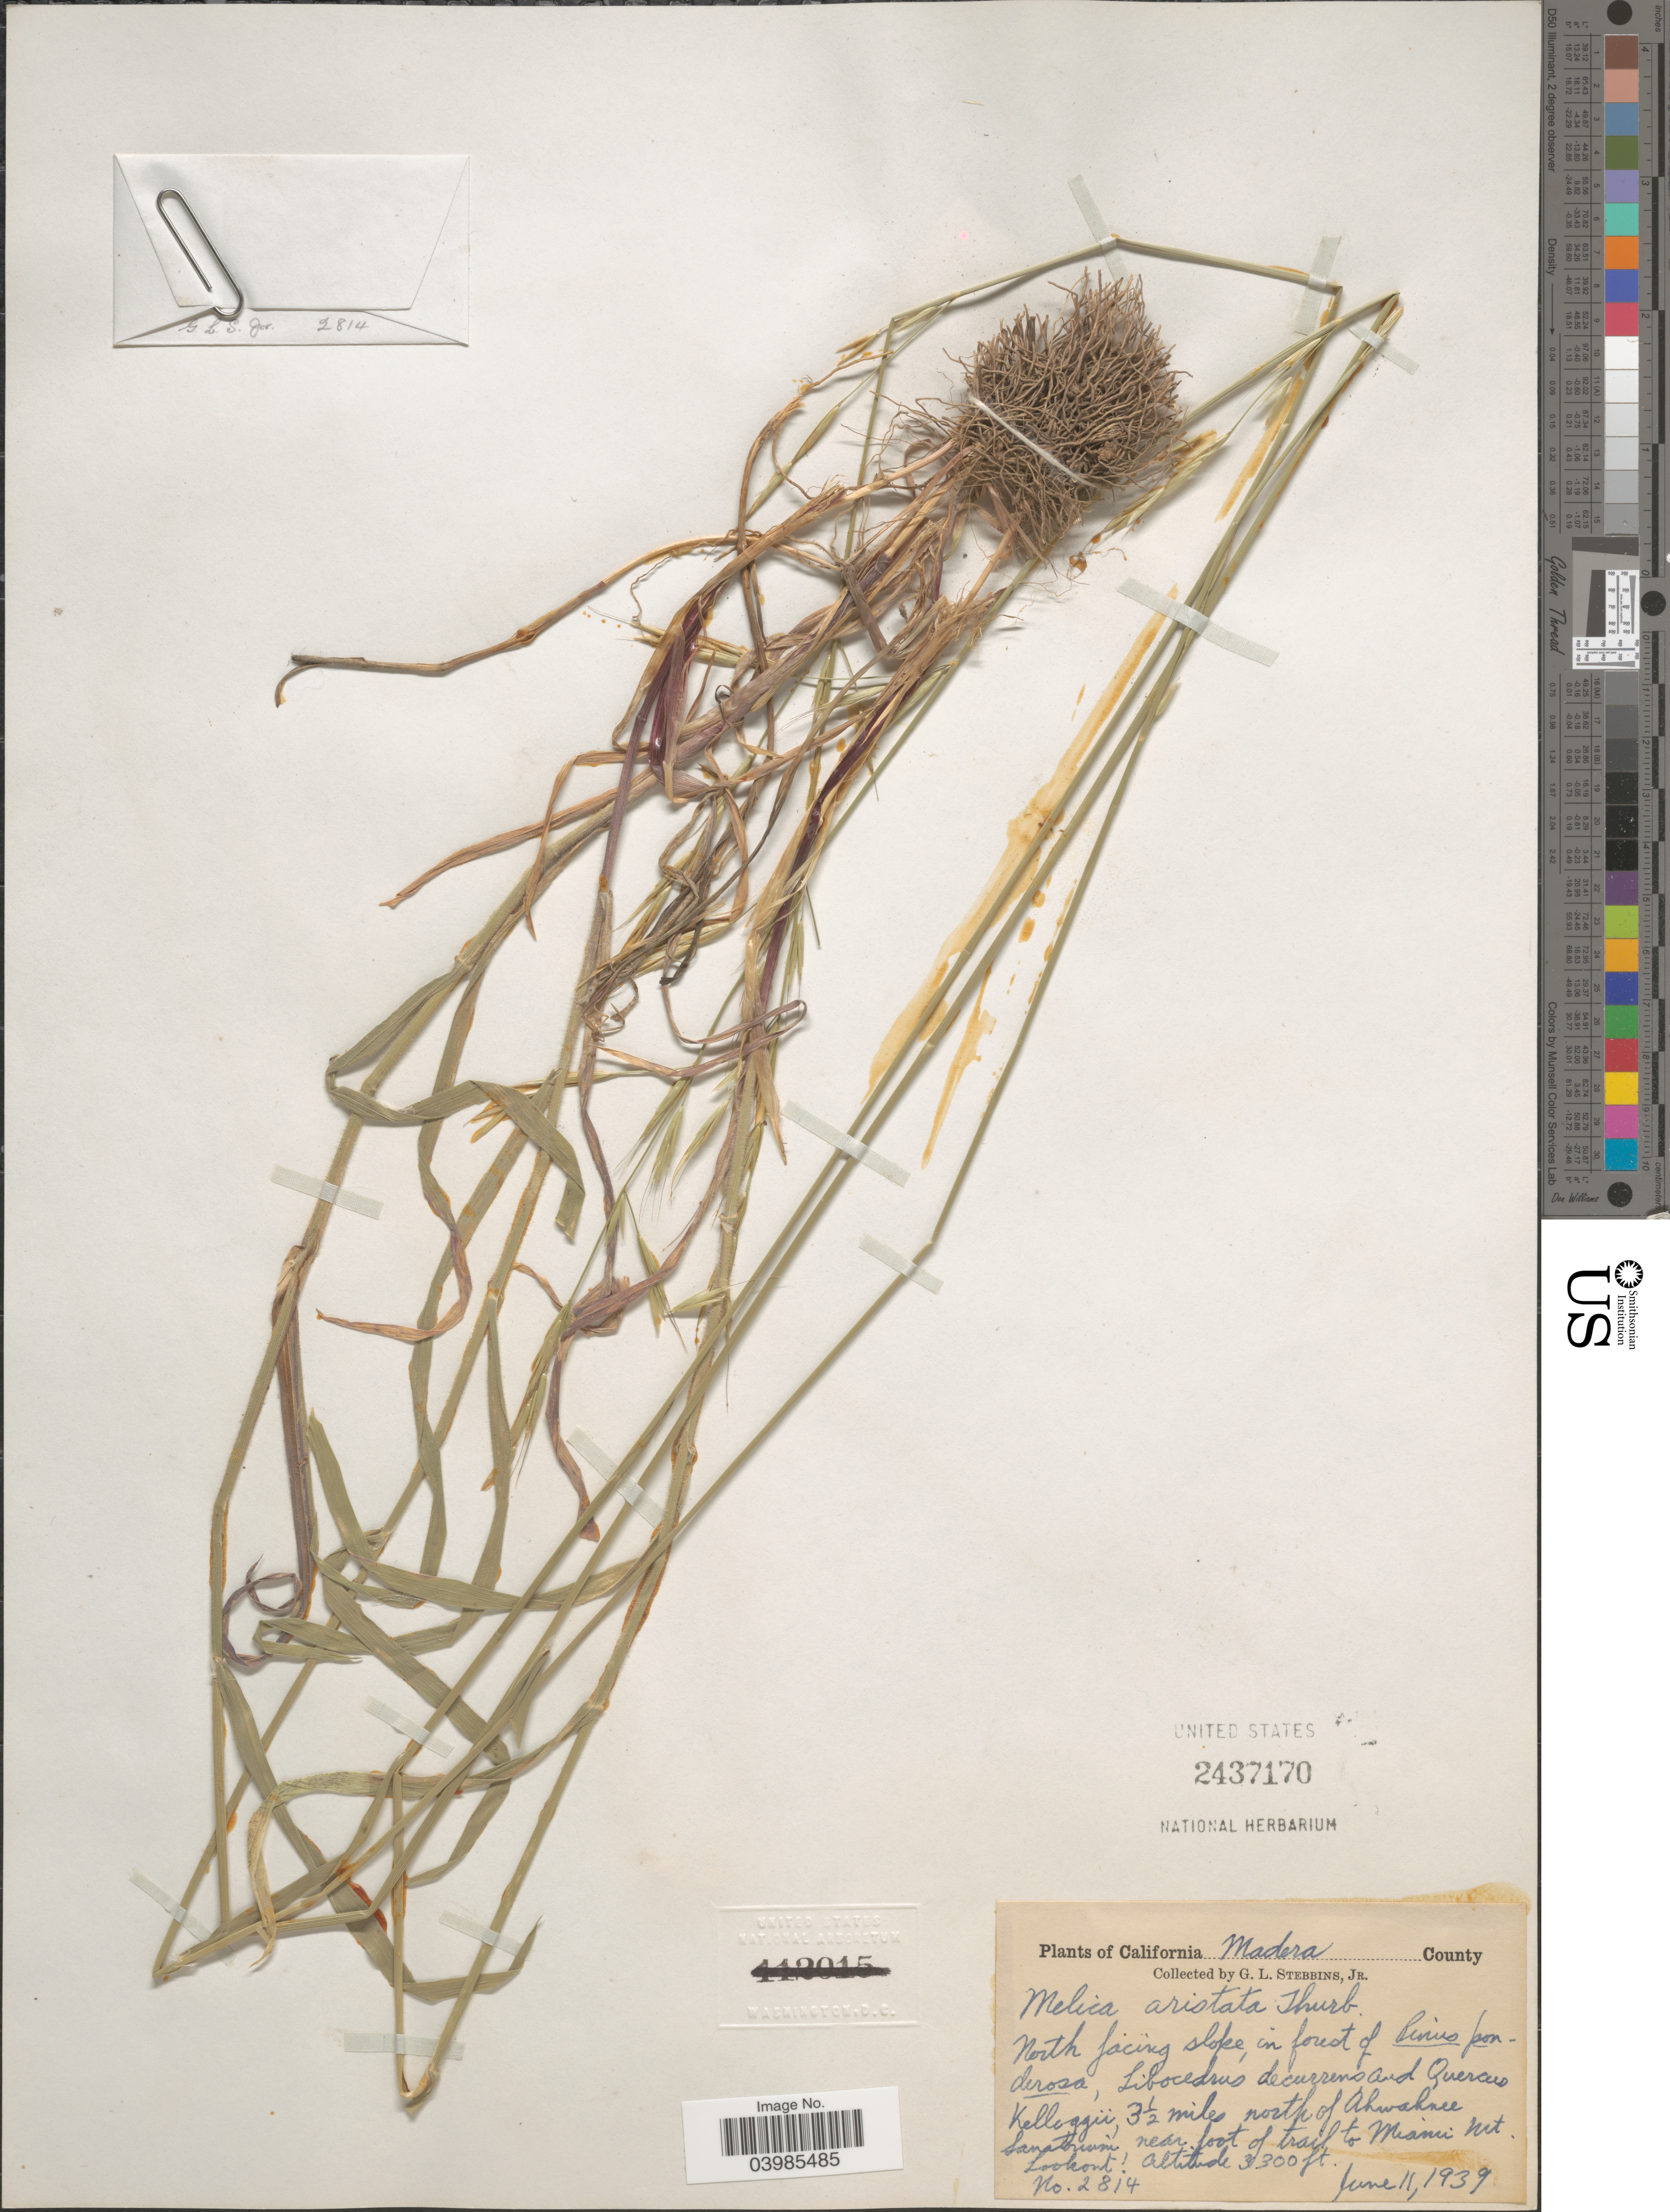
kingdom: Plantae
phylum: Tracheophyta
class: Liliopsida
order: Poales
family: Poaceae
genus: Melica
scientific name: Melica aristata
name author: Thurb. ex Bol.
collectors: G. L. Stebbins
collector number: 2814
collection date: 1939-06-11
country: United States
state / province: California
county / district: Madera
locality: Madera County. 3½ miles north of Ahwahnee Sanatorium, near foot of trail to Miami Mt. Lookout.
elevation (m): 1006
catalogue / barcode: US 2437170